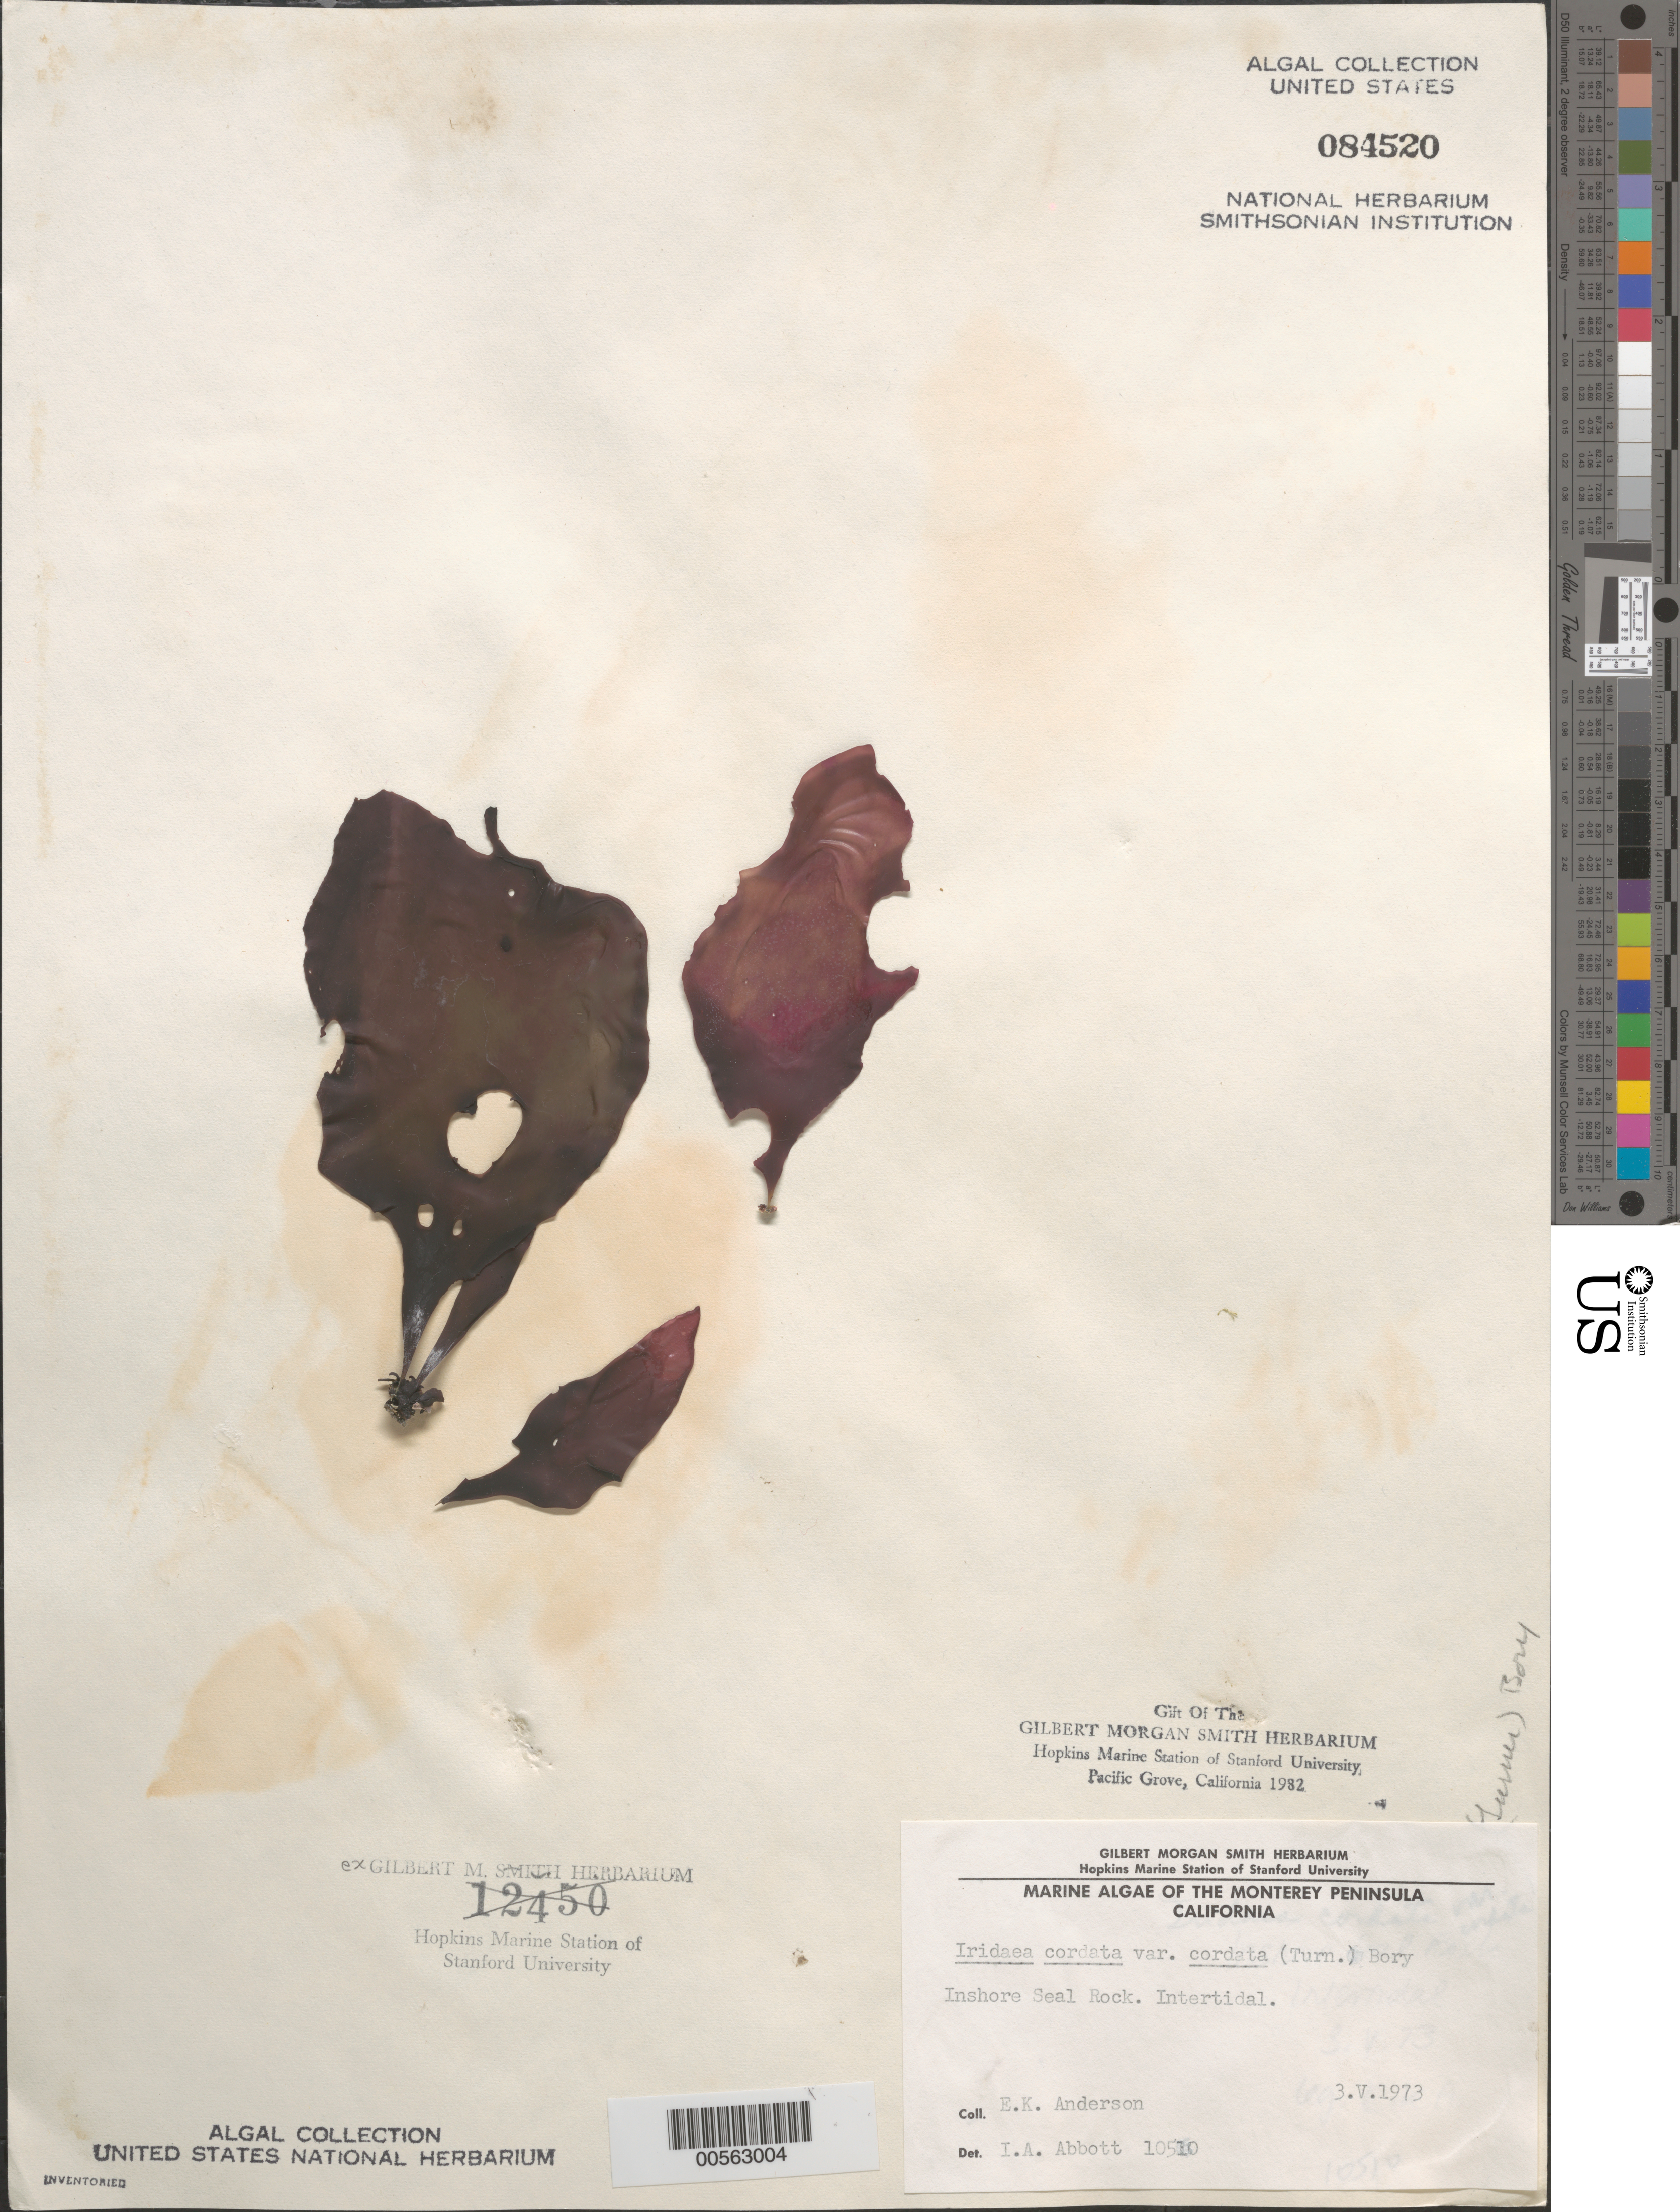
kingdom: Plantae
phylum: Rhodophyta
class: Florideophyceae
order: Gigartinales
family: Gigartinaceae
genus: Iridaea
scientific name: Iridaea cordata var. cordata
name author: (Turner) Bory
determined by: Abbott, Isabella A.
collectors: E. K. Anderson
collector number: IAA 10510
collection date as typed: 03 May 1973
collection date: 1973-05-03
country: United States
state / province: California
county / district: Monterey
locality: Inshore Seal Rock, Monterey Peninsula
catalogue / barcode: US 84520